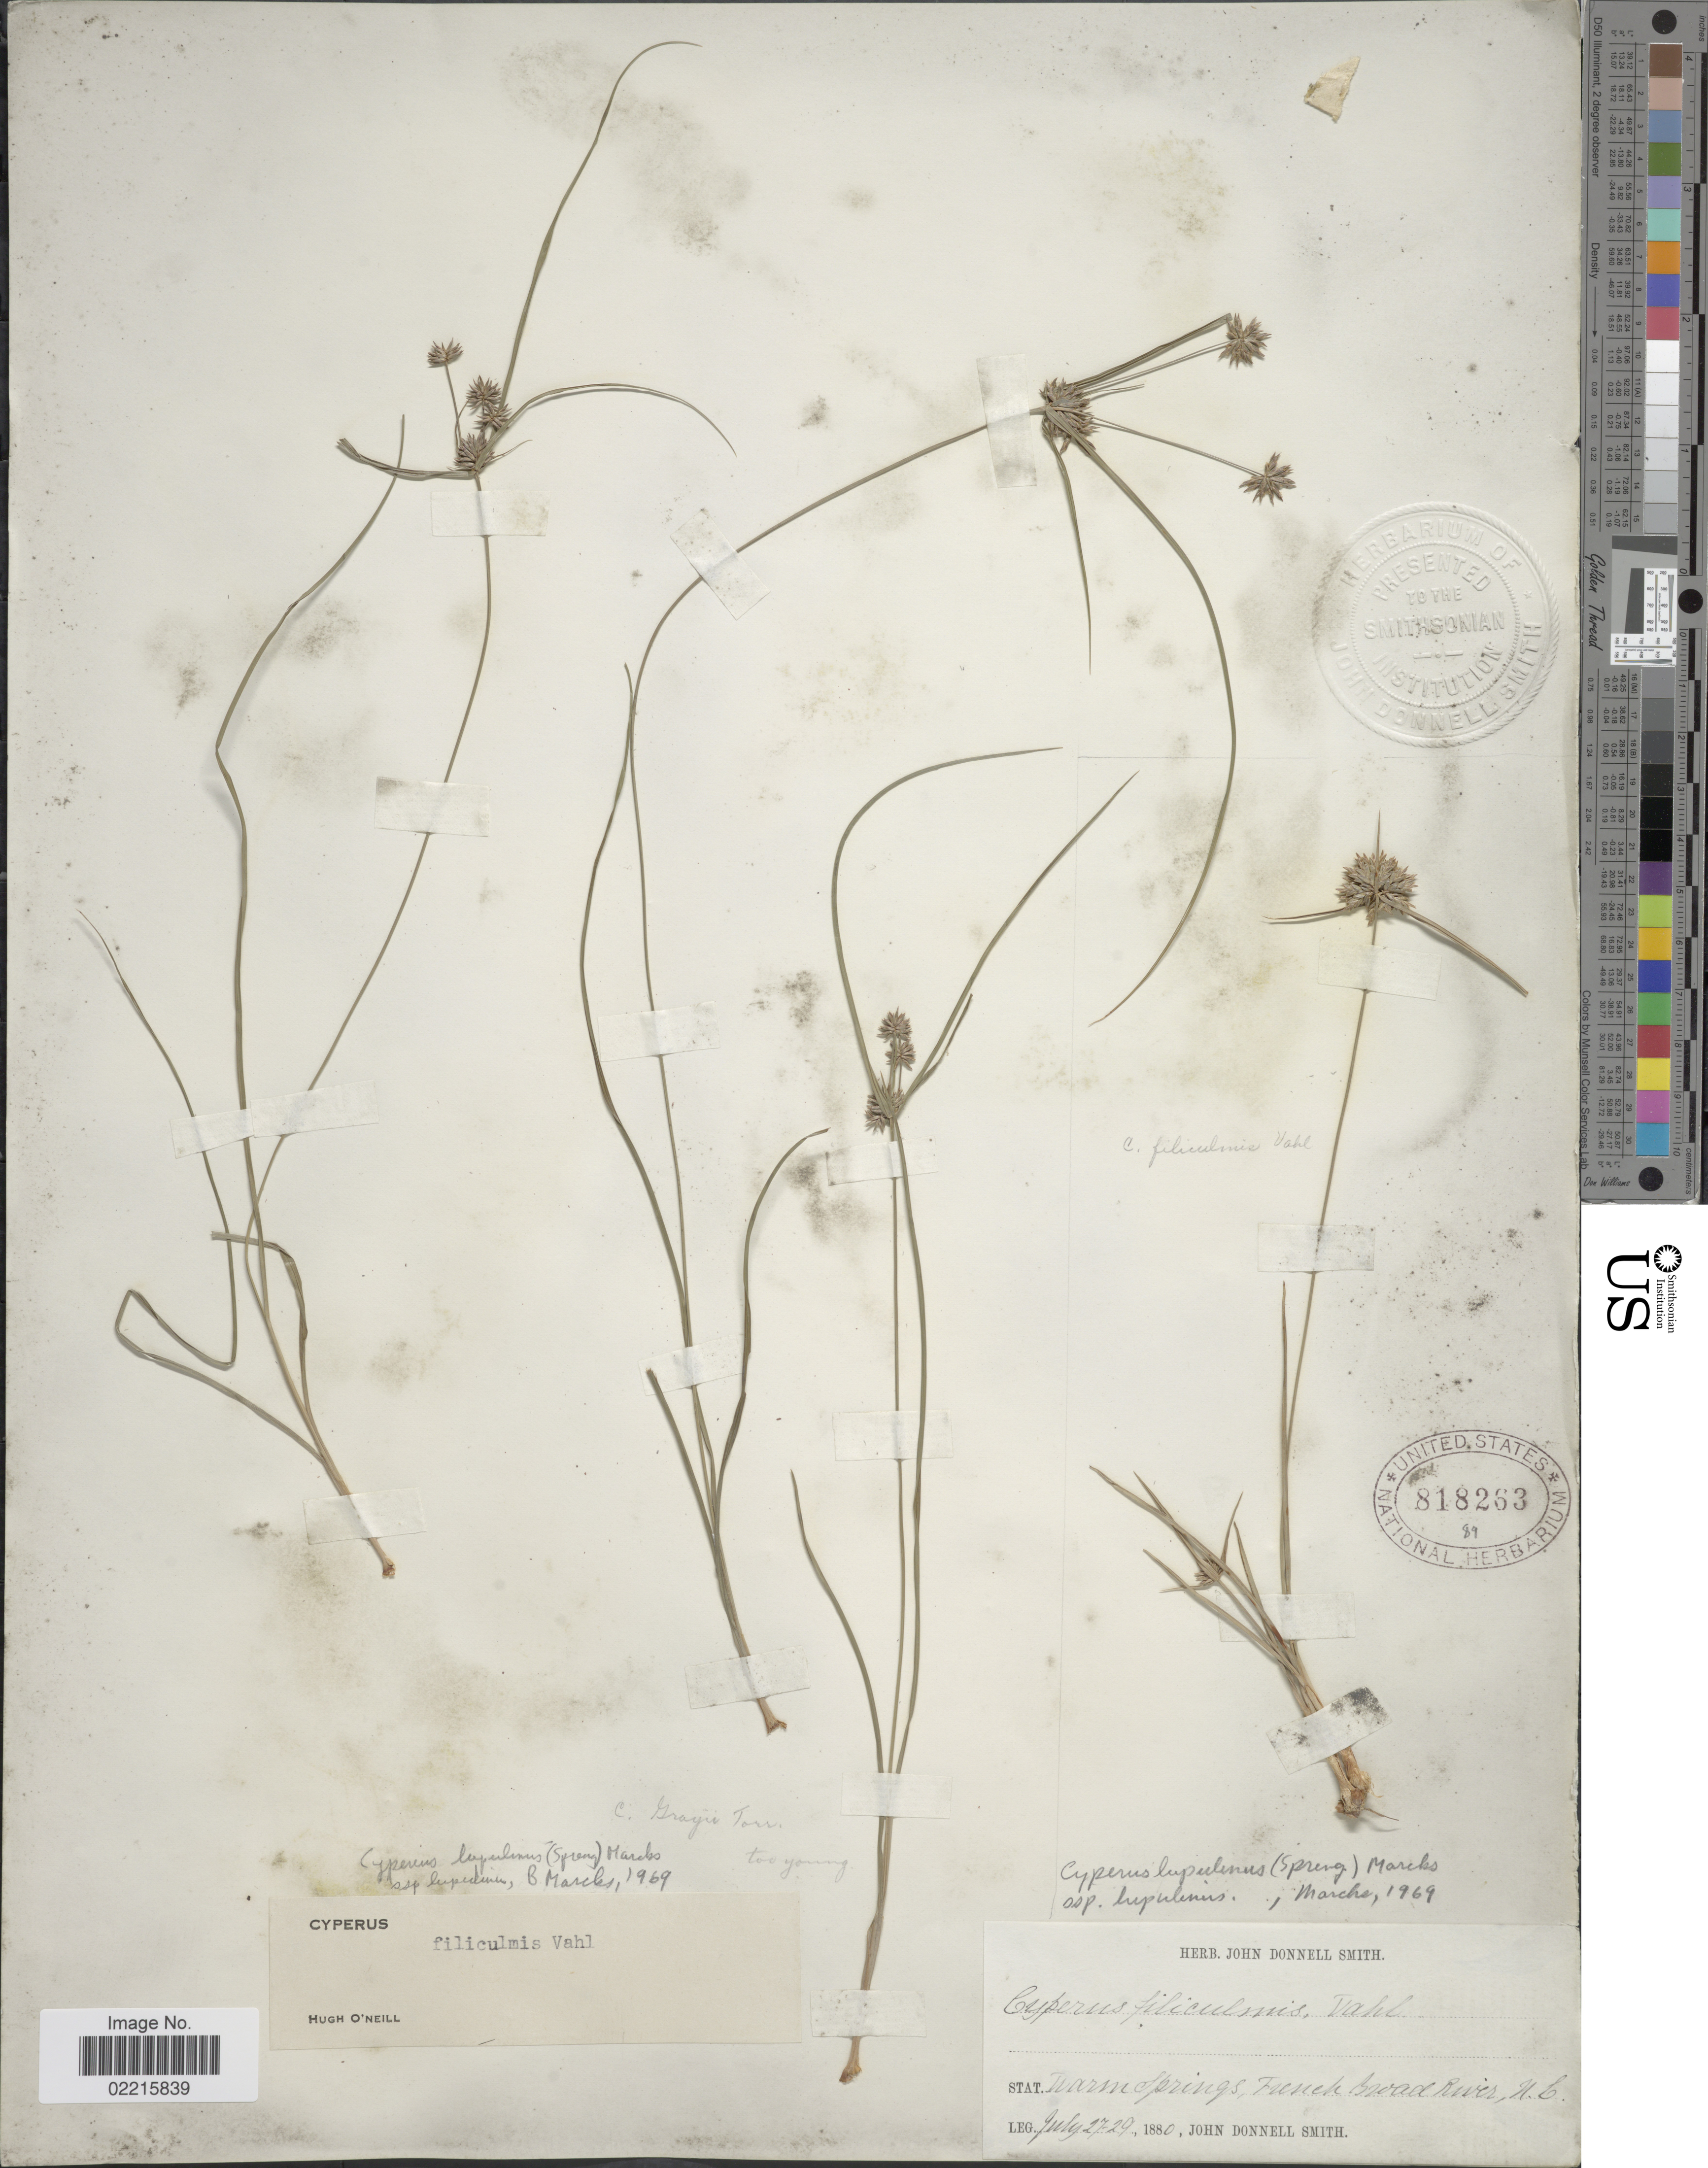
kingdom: Plantae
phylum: Tracheophyta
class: Liliopsida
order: Poales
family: Cyperaceae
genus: Cyperus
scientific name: Cyperus filiculmis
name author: Vahl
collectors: J. Donnell Smith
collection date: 1880-07-27/1880-07-29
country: United States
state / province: North Carolina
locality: Warm Springs, French Broad River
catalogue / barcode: US 818263